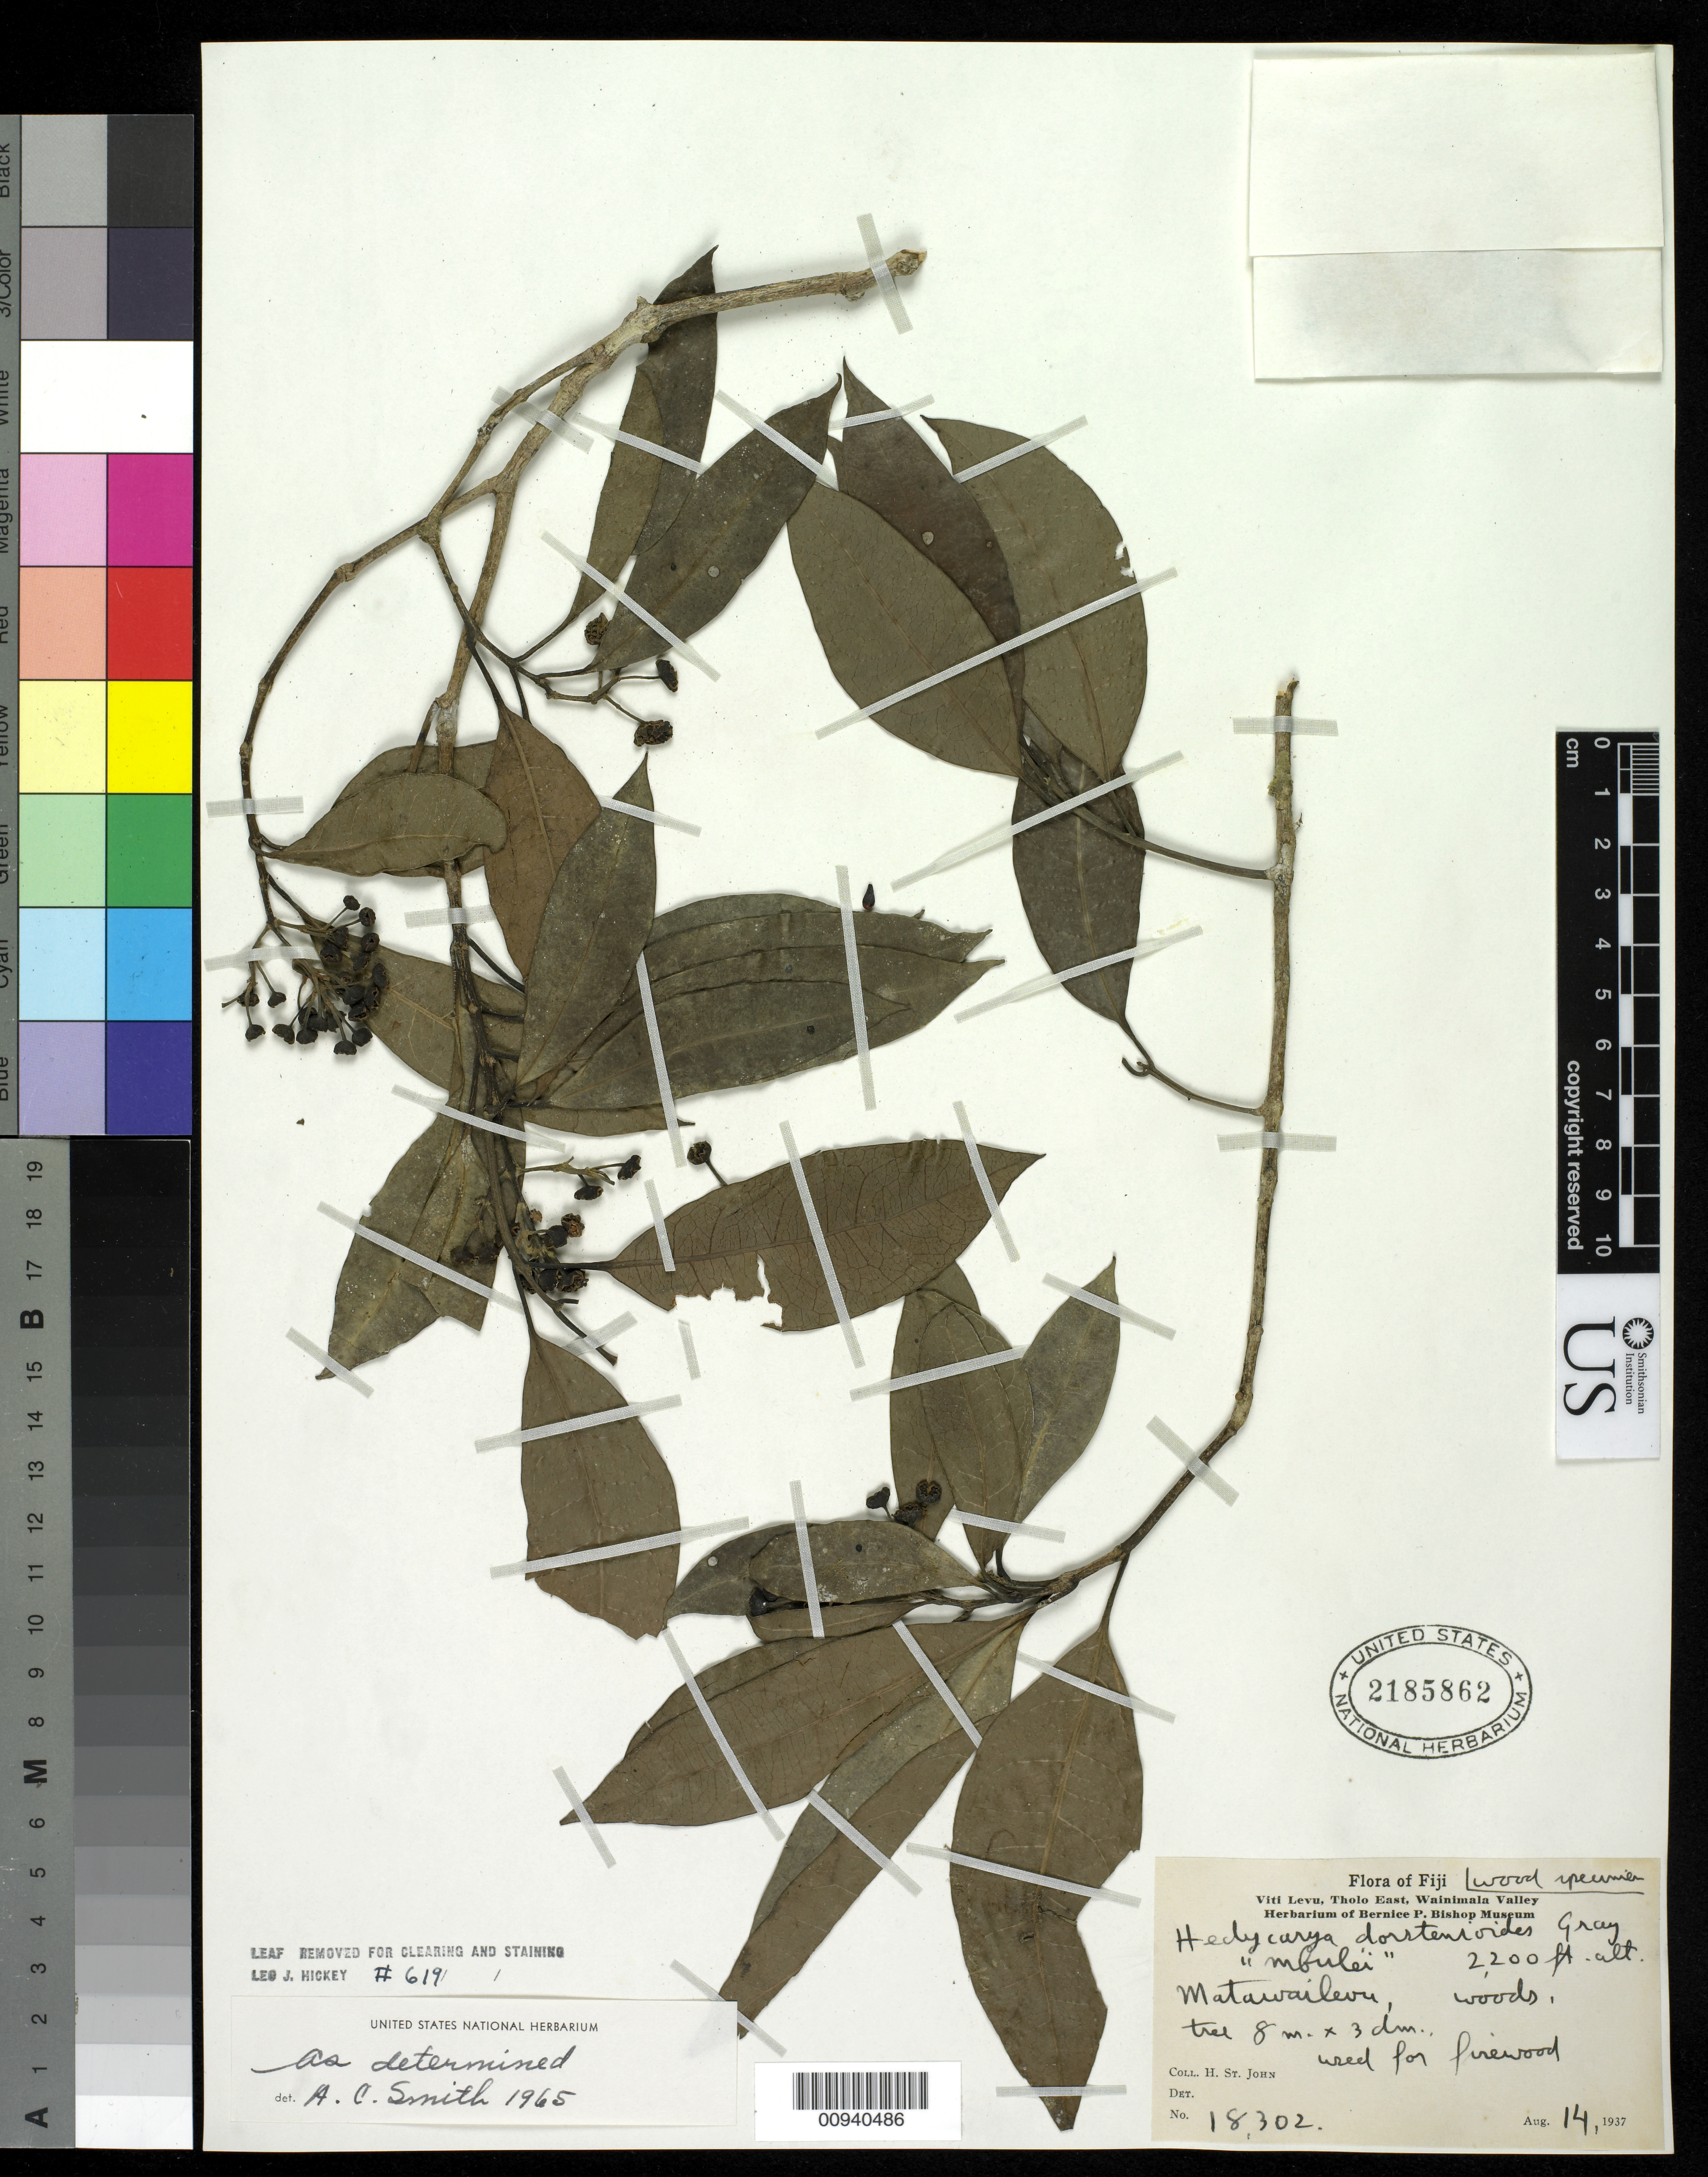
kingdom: Plantae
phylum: Tracheophyta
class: Magnoliopsida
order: Laurales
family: Monimiaceae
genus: Hedycarya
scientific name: Hedycarya dorstenioides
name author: A. Gray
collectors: H. St. John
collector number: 18302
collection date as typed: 14 Aug 1937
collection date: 1937-08-14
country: Fiji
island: Viti Levu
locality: Tholo East, Wainimaia Valley. Matawailevu.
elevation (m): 671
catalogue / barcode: US 2185862